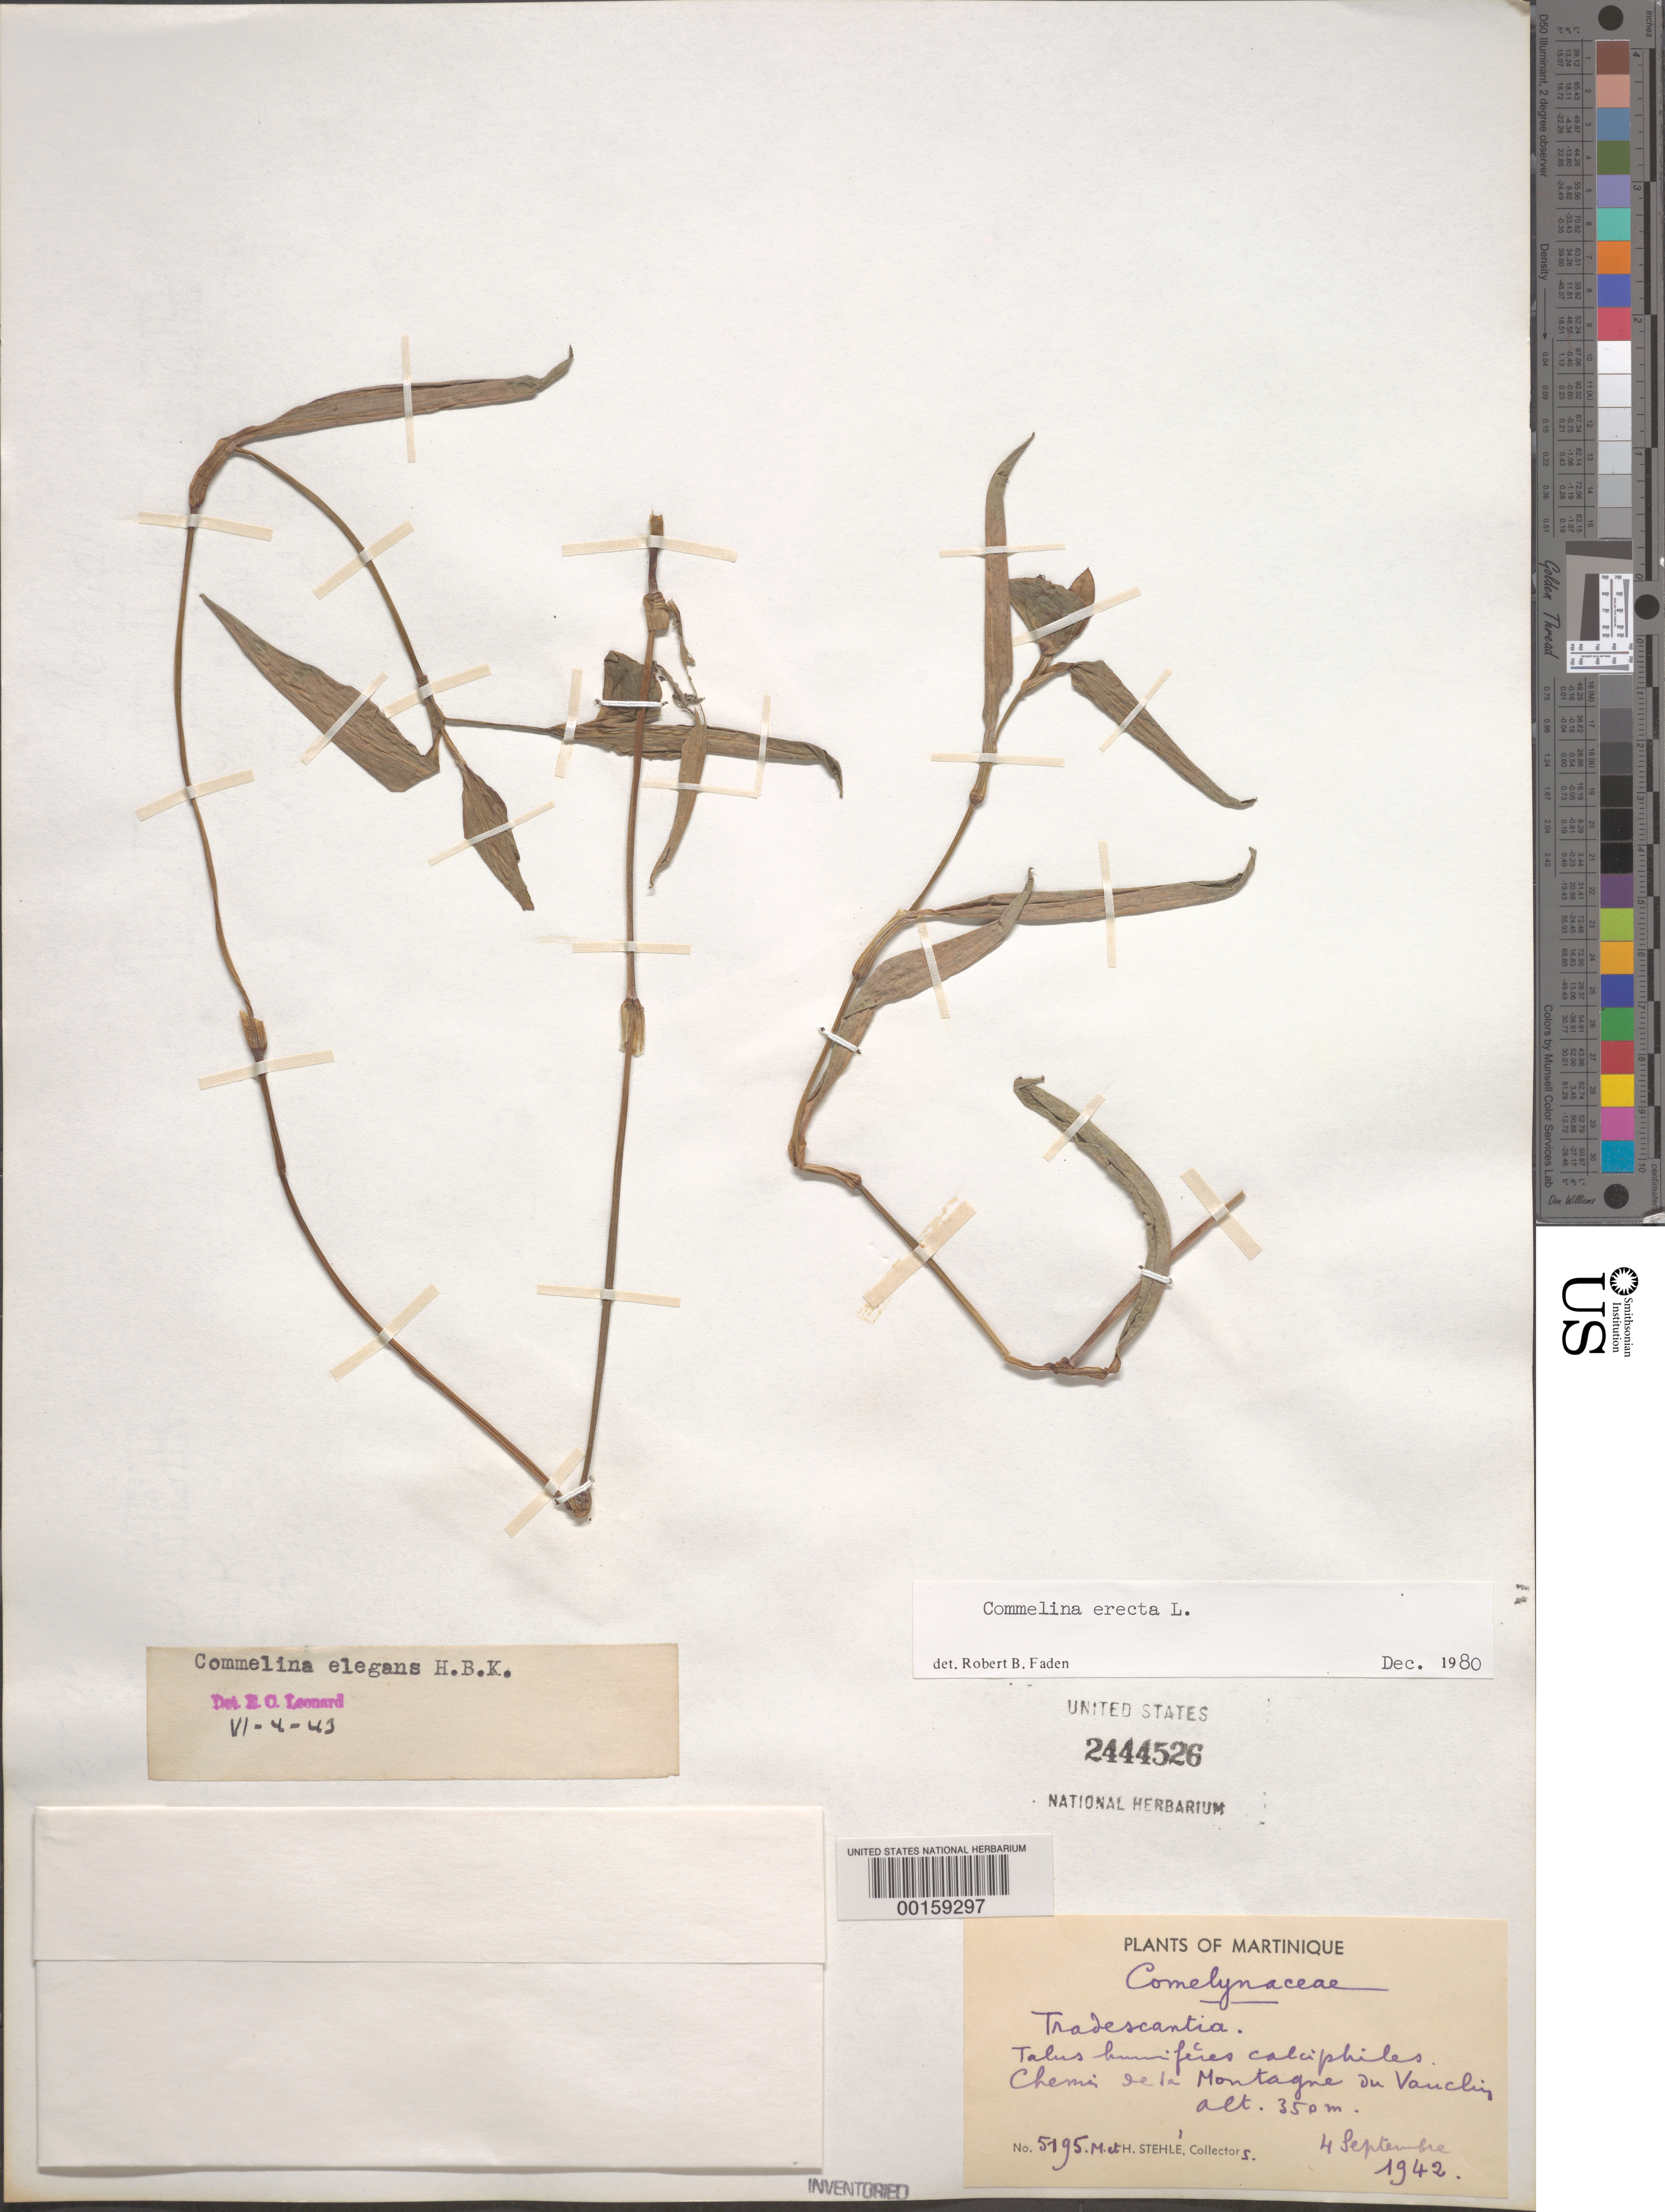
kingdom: Plantae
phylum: Tracheophyta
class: Liliopsida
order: Commelinales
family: Commelinaceae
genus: Commelina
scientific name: Commelina erecta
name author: L.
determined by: Faden, Robert B., (US), Smithsonian Institution - National Museum of Natural History (UNITED STATES)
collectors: M. Stehlé & H. Stehlé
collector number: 5195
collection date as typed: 04 Sep 1942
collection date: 1942-09-04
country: Martinique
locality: Montagne du vaucliy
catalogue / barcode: US 2444526